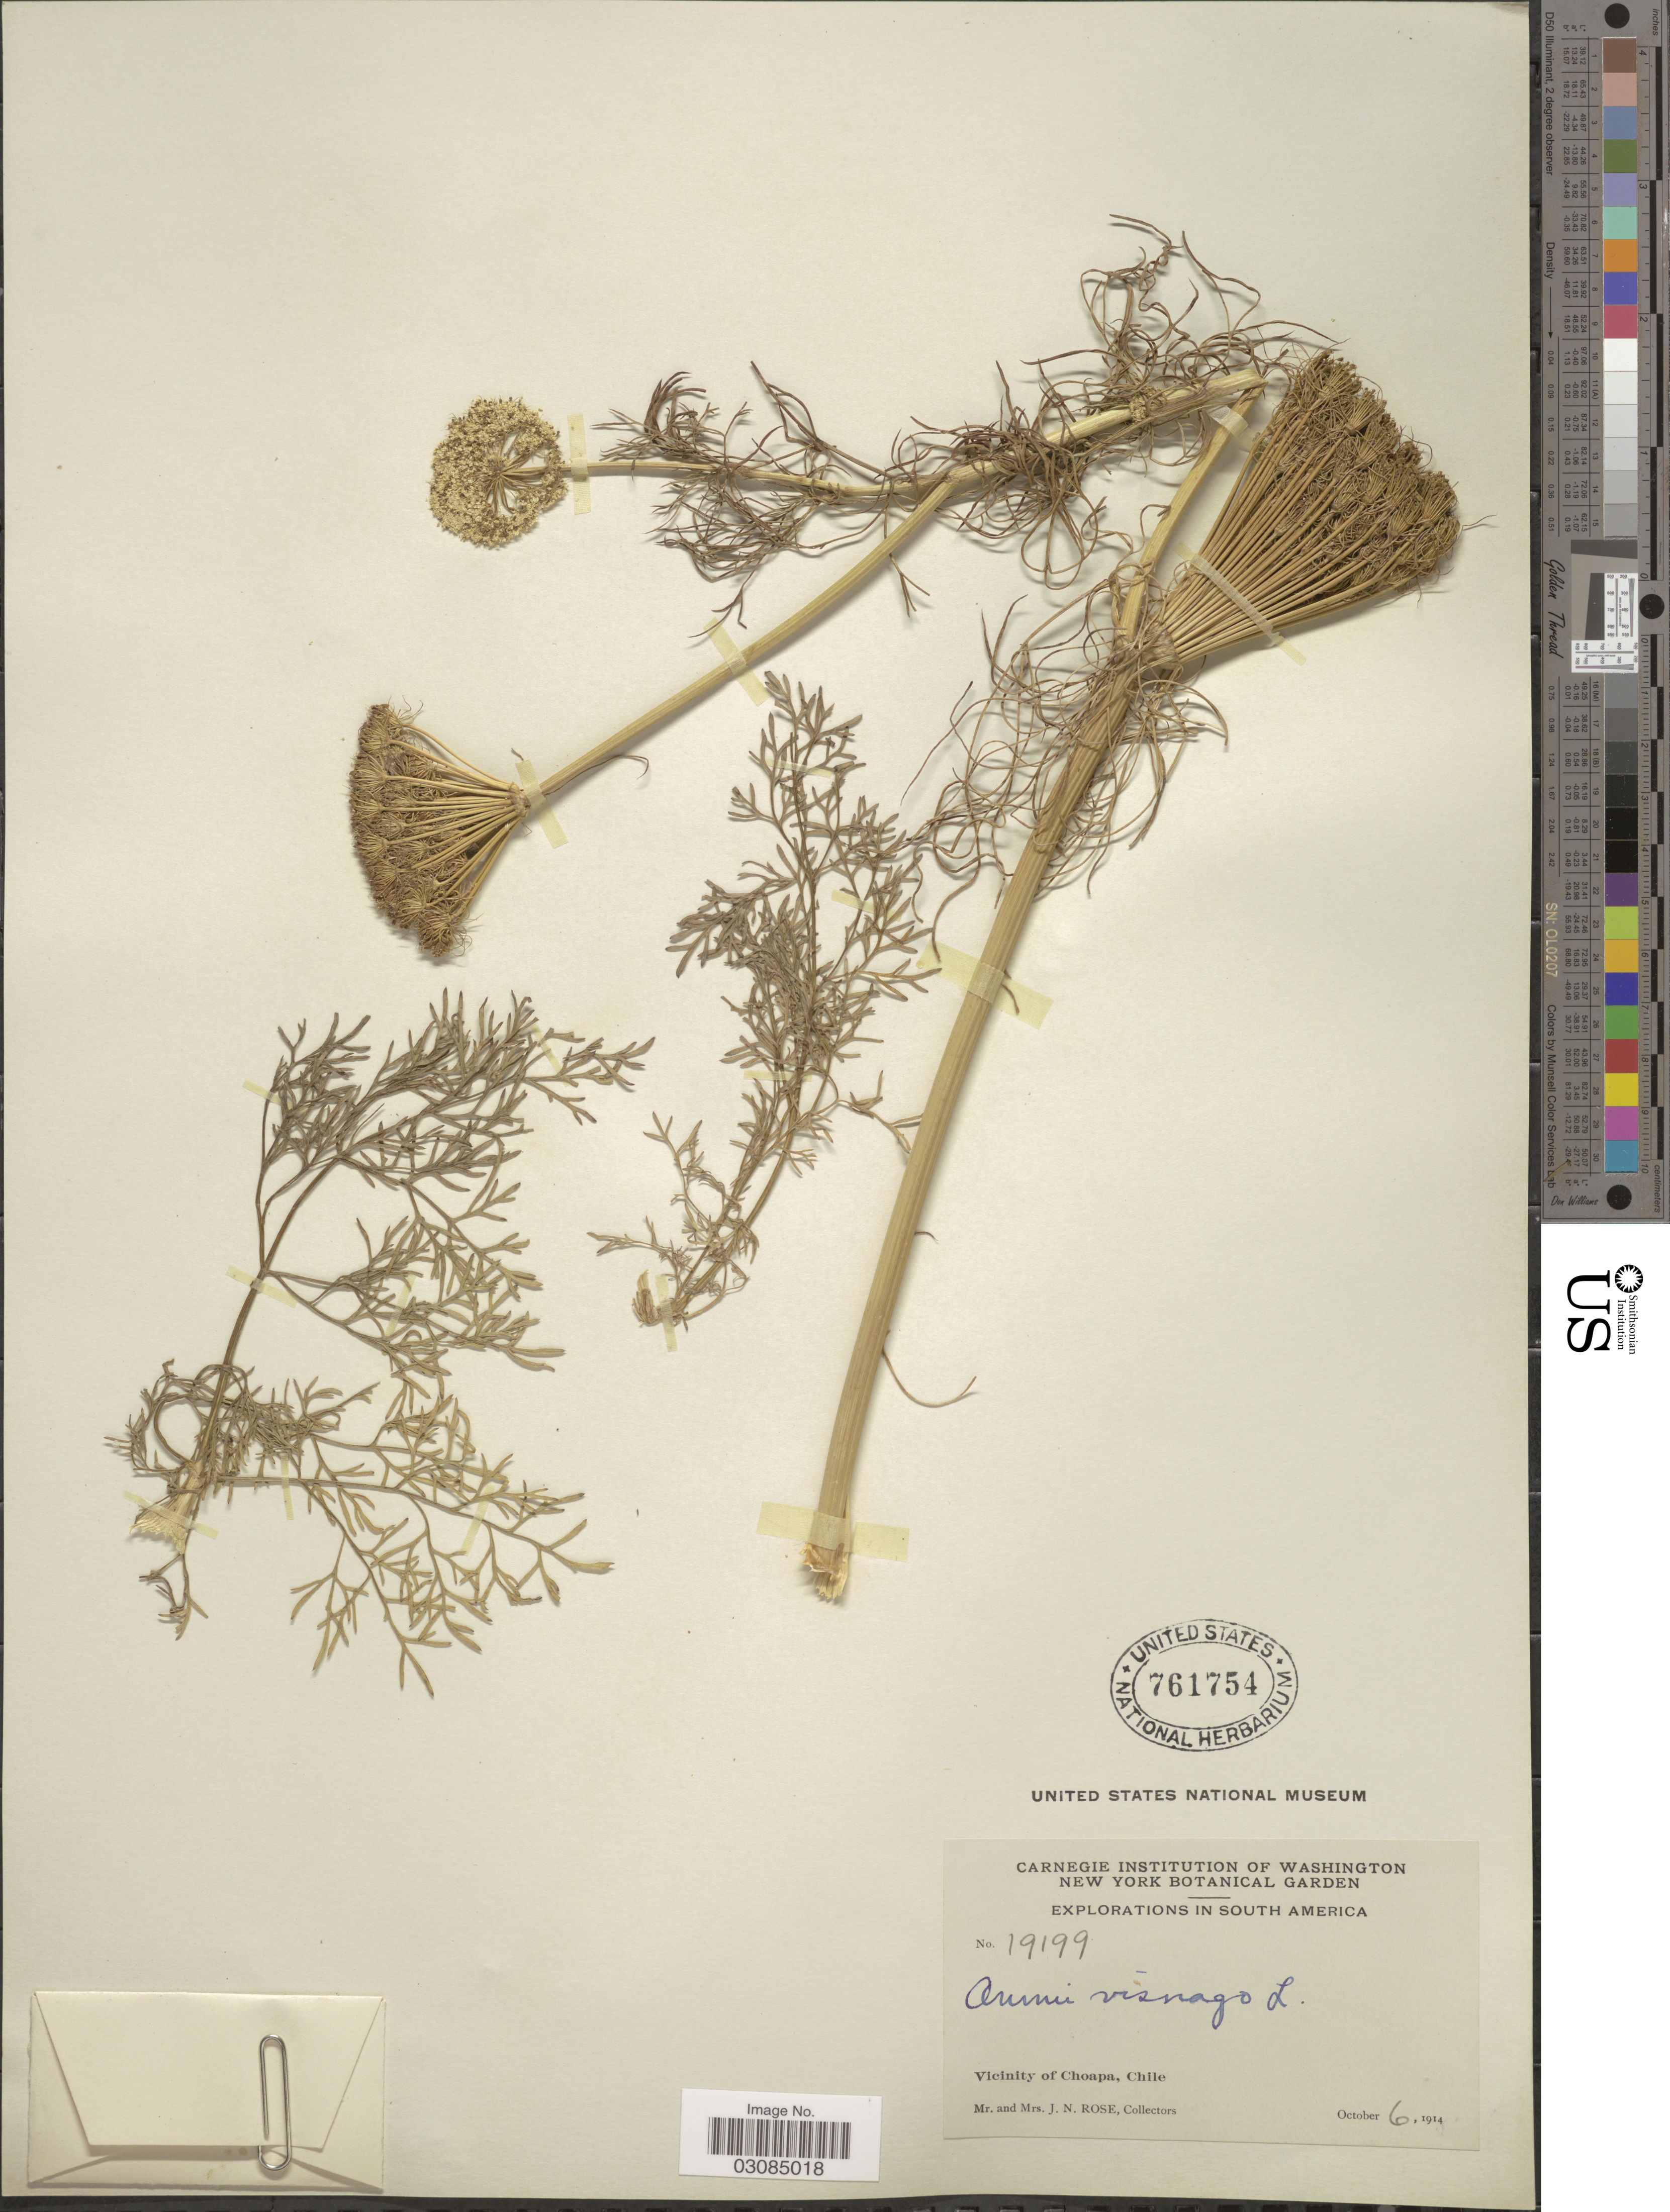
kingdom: Plantae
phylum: Tracheophyta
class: Magnoliopsida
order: Apiales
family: Apiaceae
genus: Ammi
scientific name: Ammi visnaga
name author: (L.) Lam.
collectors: J. N. Rose & L. B. Rose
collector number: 19199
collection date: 1914-10-06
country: Chile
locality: Vicinity of Choapa.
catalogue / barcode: US 761754